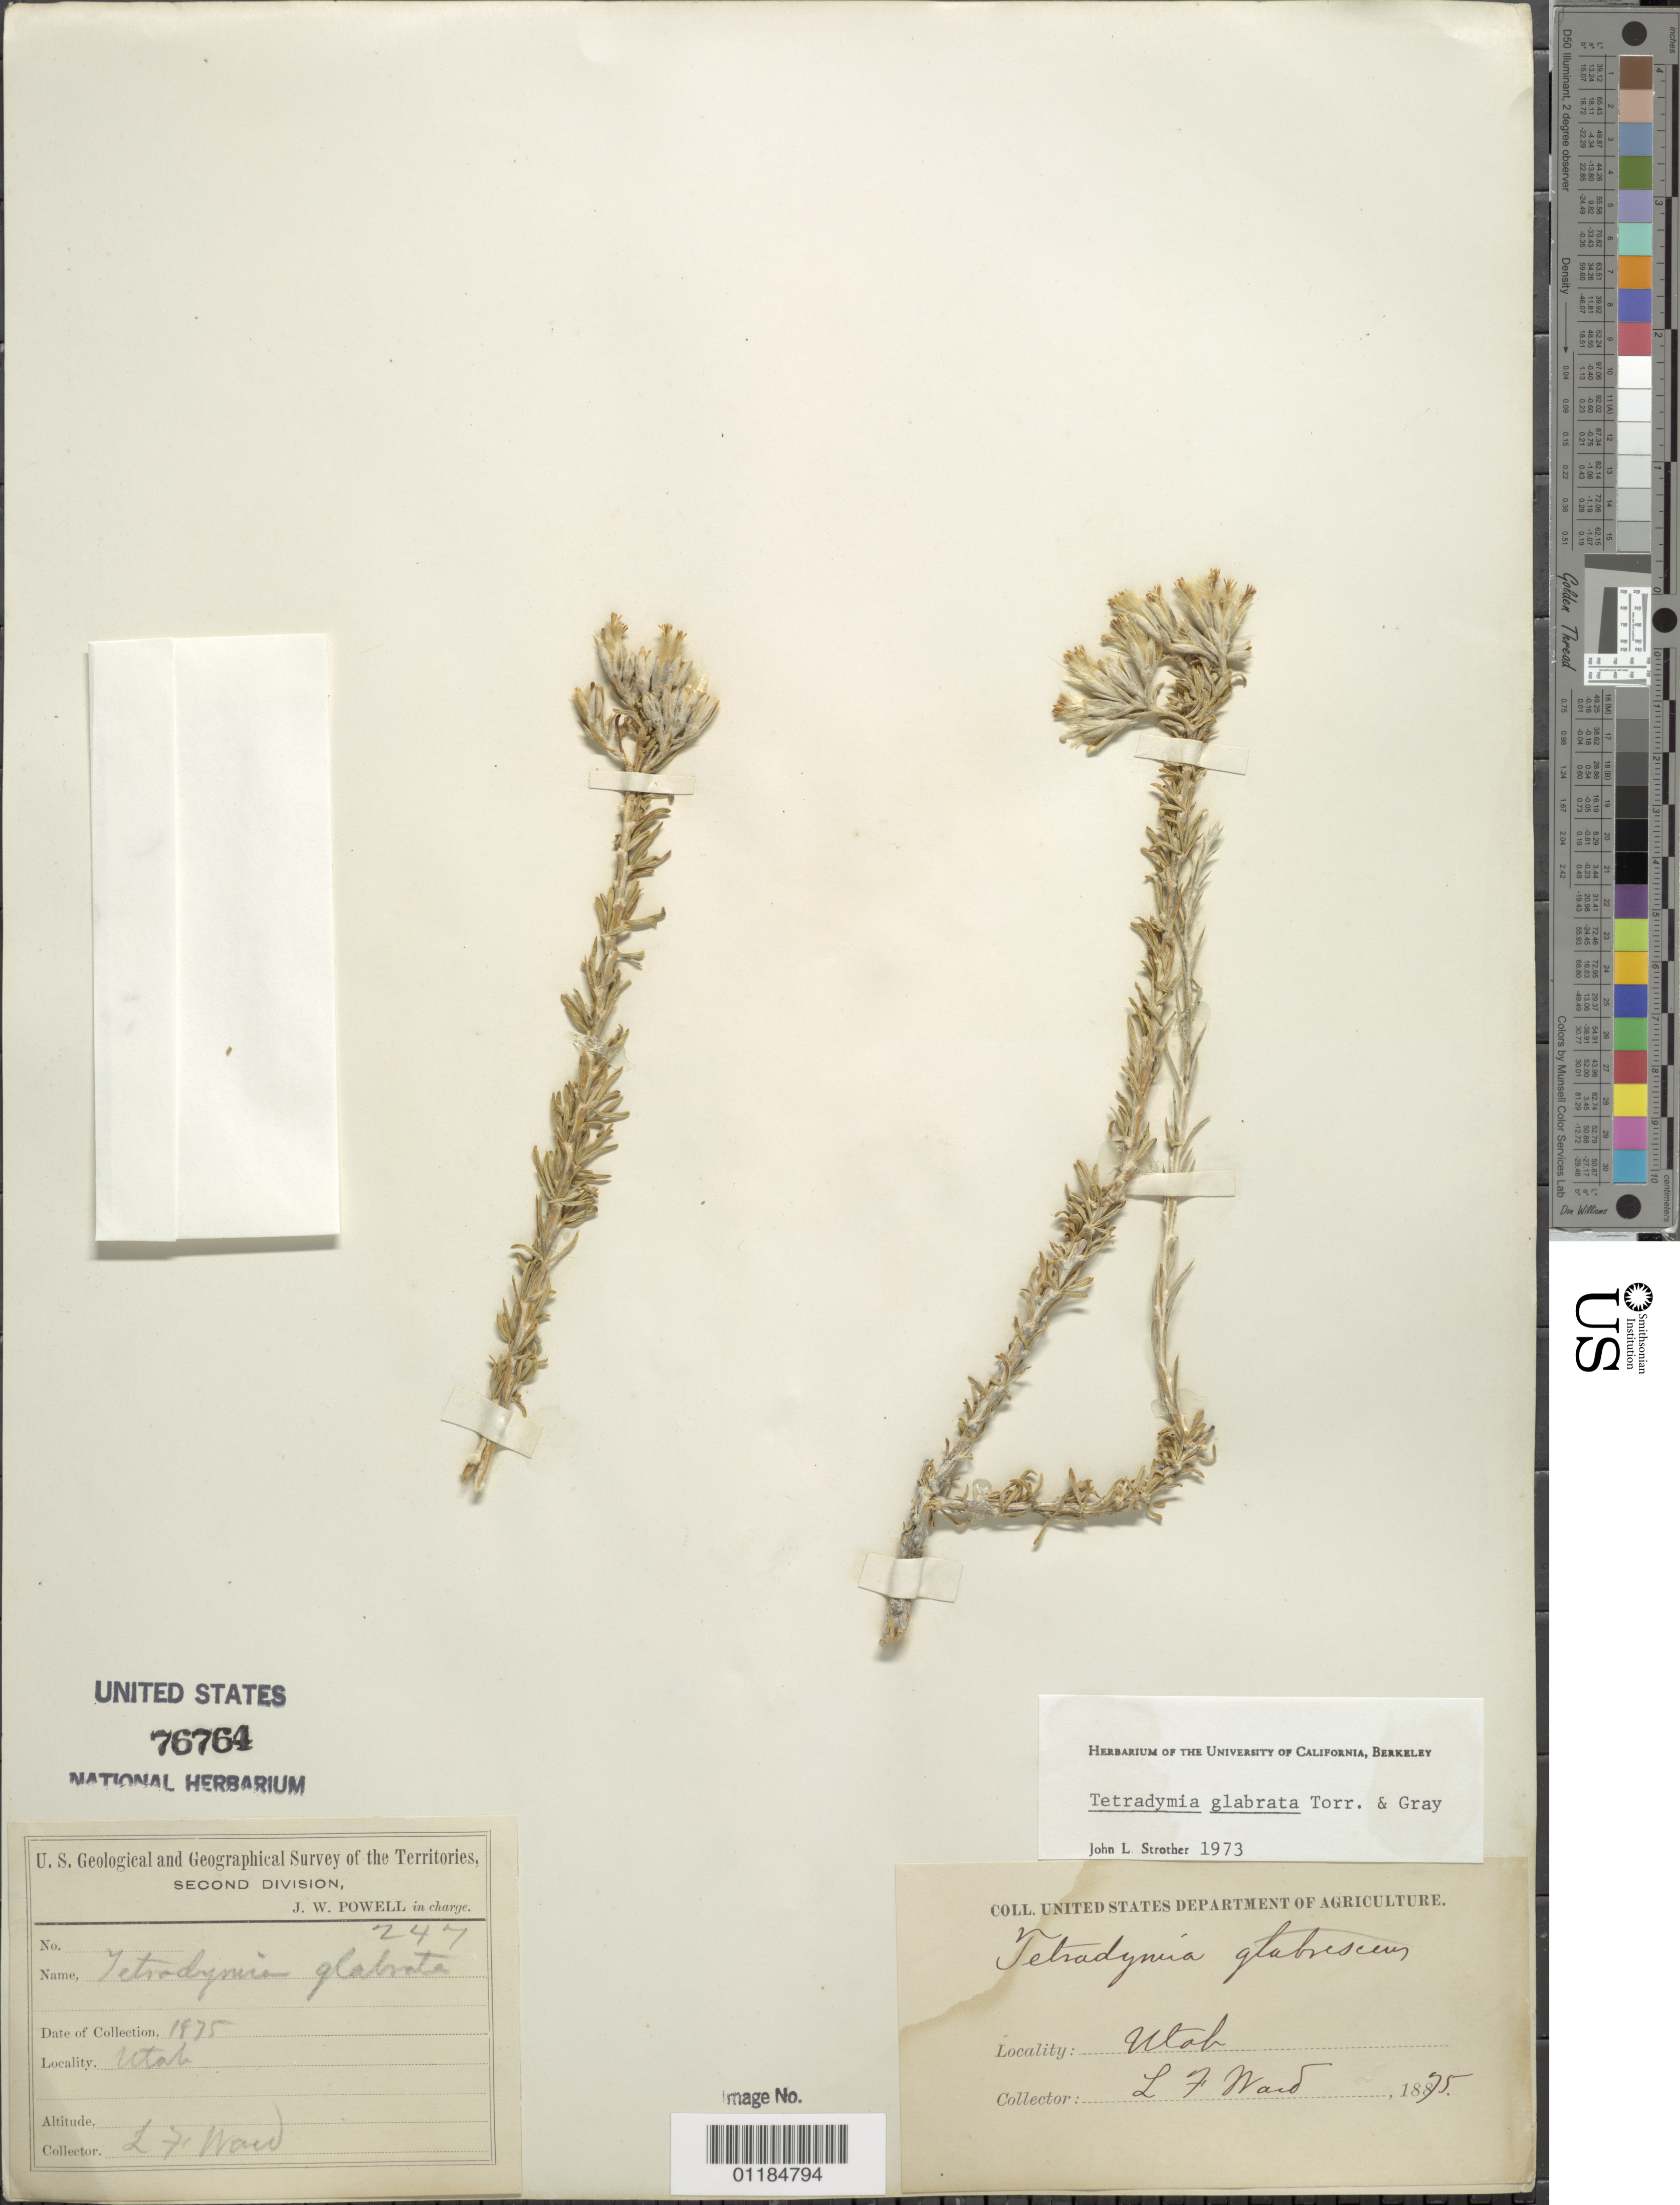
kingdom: Plantae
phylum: Tracheophyta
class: Magnoliopsida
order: Asterales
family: Asteraceae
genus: Tetradymia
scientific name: Tetradymia glabrata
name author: Torr. & A. Gray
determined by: Strother, J. L., (UC), University of California Berkeley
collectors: L. F. Ward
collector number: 247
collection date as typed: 1875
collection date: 1875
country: United States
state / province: Utah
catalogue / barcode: US 76764